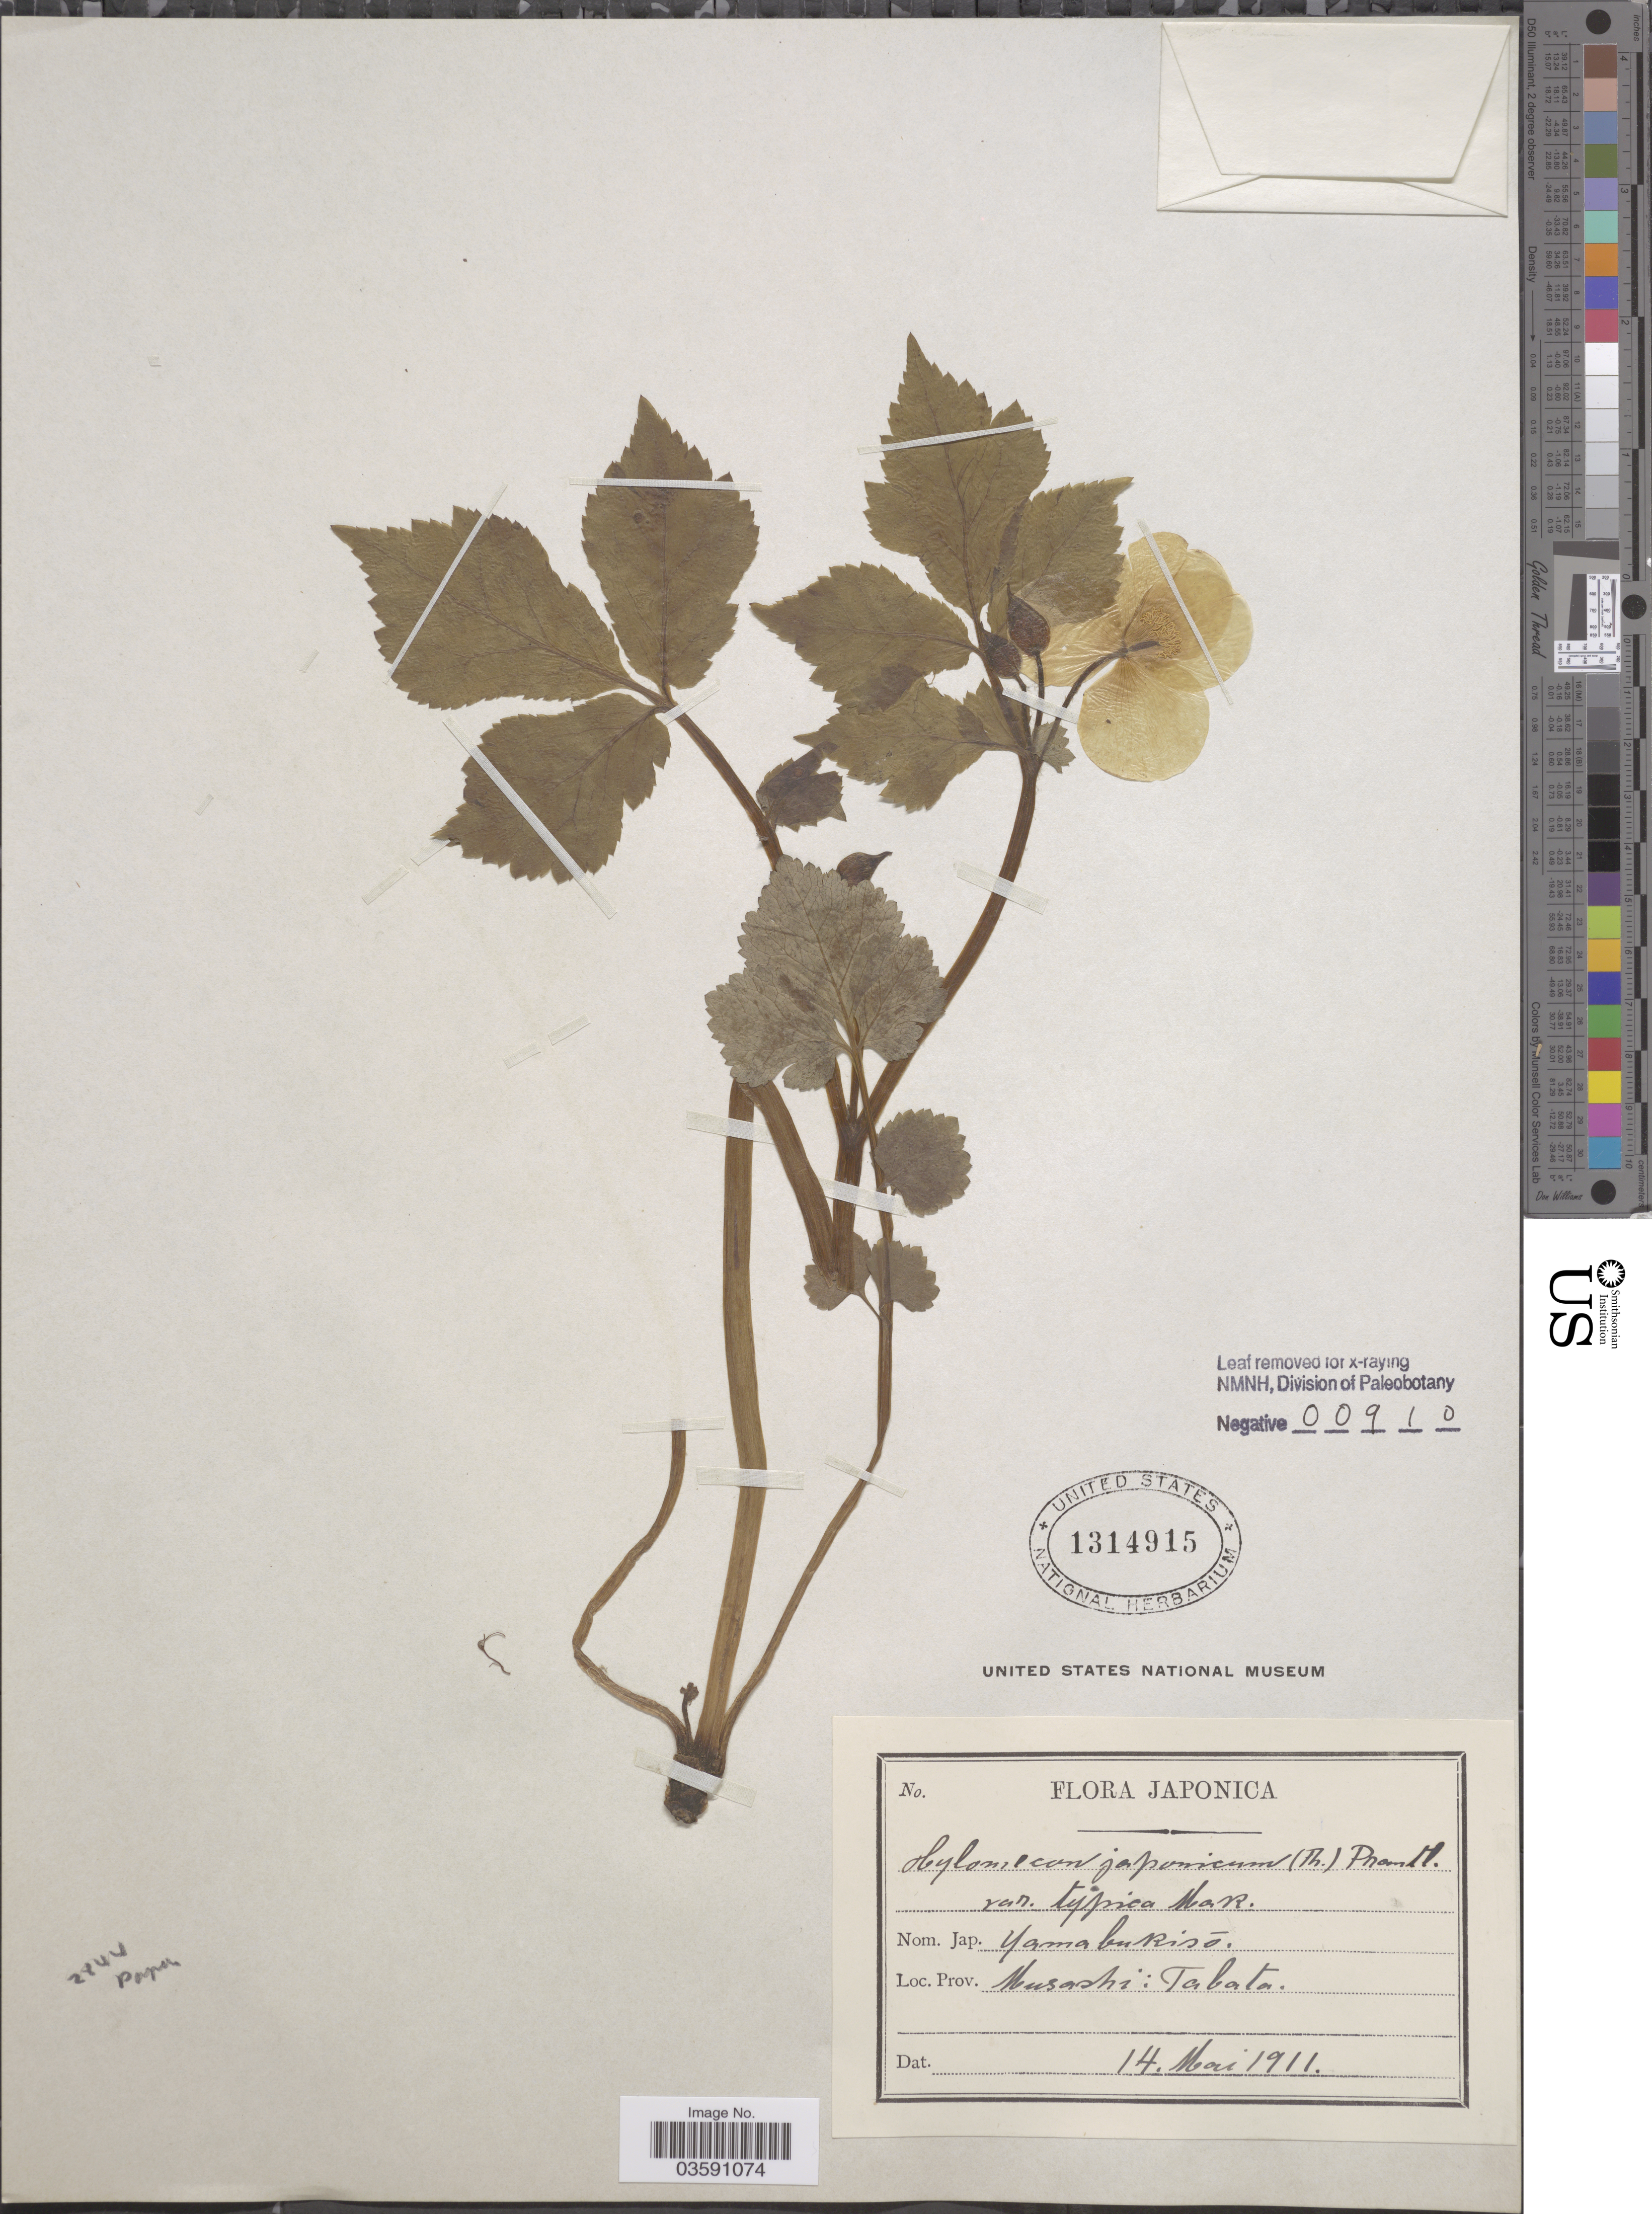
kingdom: Plantae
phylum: Tracheophyta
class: Magnoliopsida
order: Ranunculales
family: Papaveraceae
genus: Hylomecon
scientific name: Hylomecon japonica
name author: (Thunb.) Prantl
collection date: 1911-05-14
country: Japan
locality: Prov. Musashi: Tabata.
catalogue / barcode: US 1314915